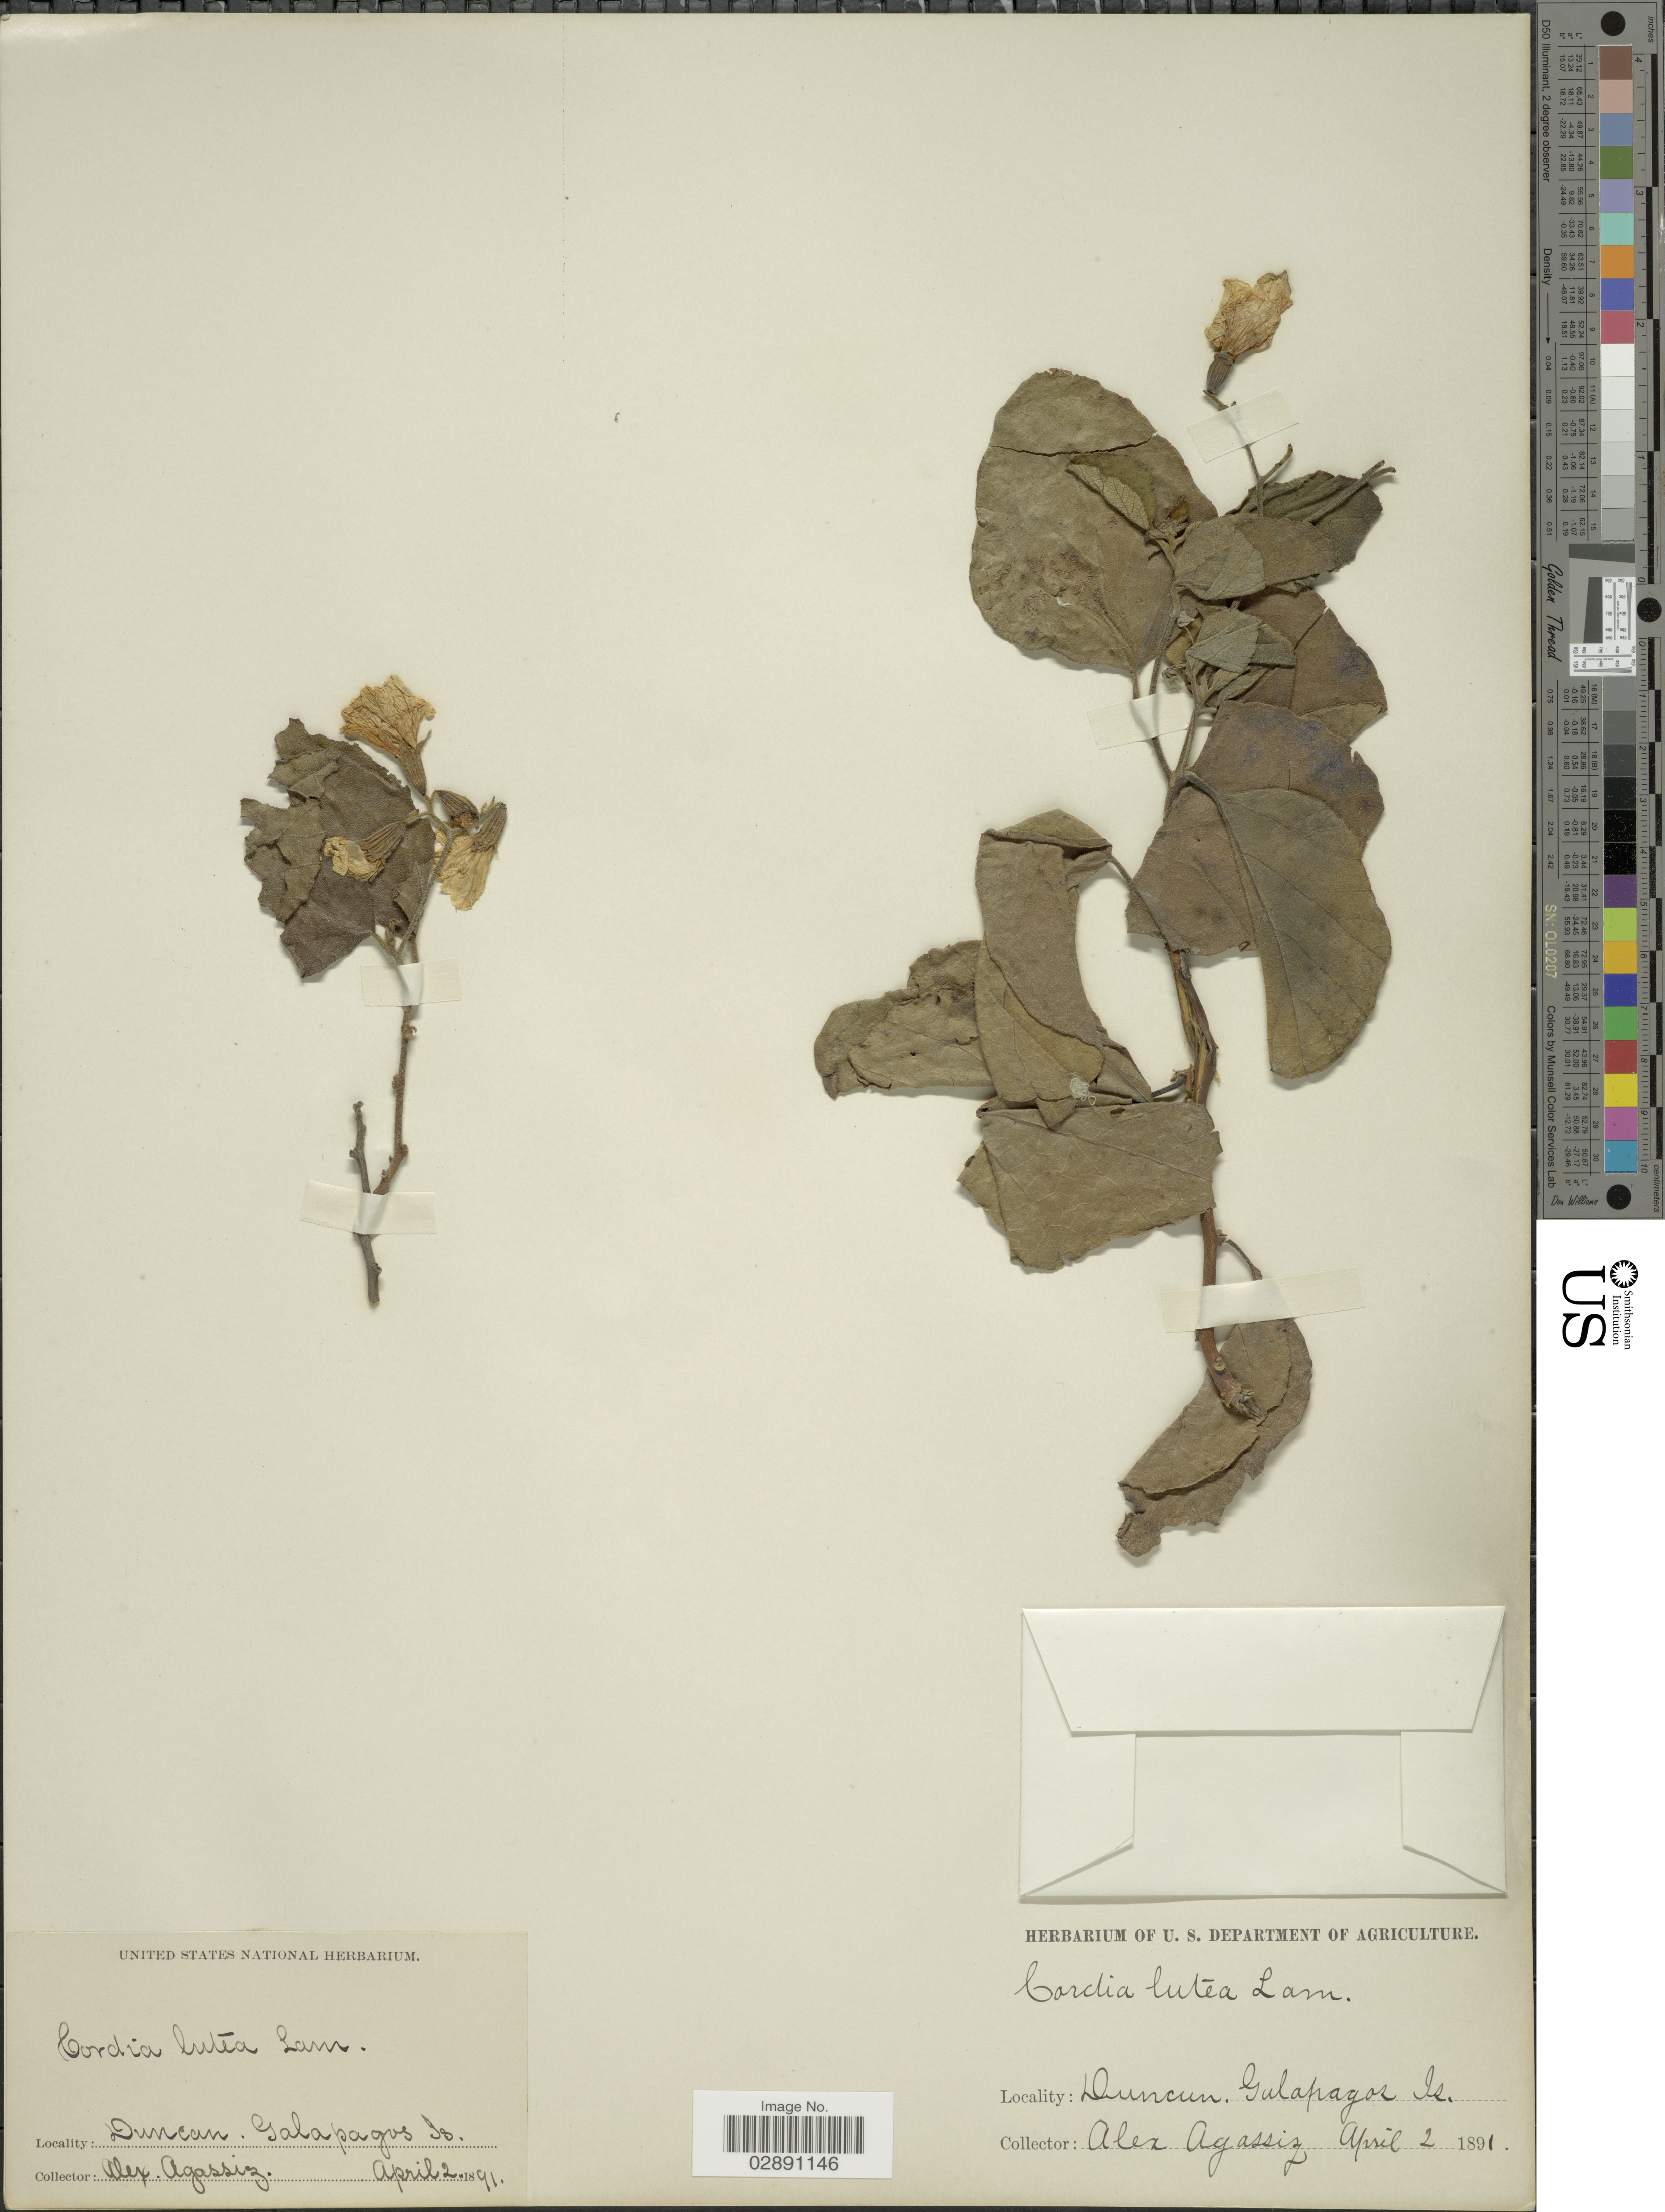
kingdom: Plantae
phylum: Tracheophyta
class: Magnoliopsida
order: Boraginales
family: Cordiaceae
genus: Cordia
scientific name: Cordia lutea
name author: Lam.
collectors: A. E. Agassiz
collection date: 1891-04-02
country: Ecuador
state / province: Colón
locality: Duncan. Galapagos Is.